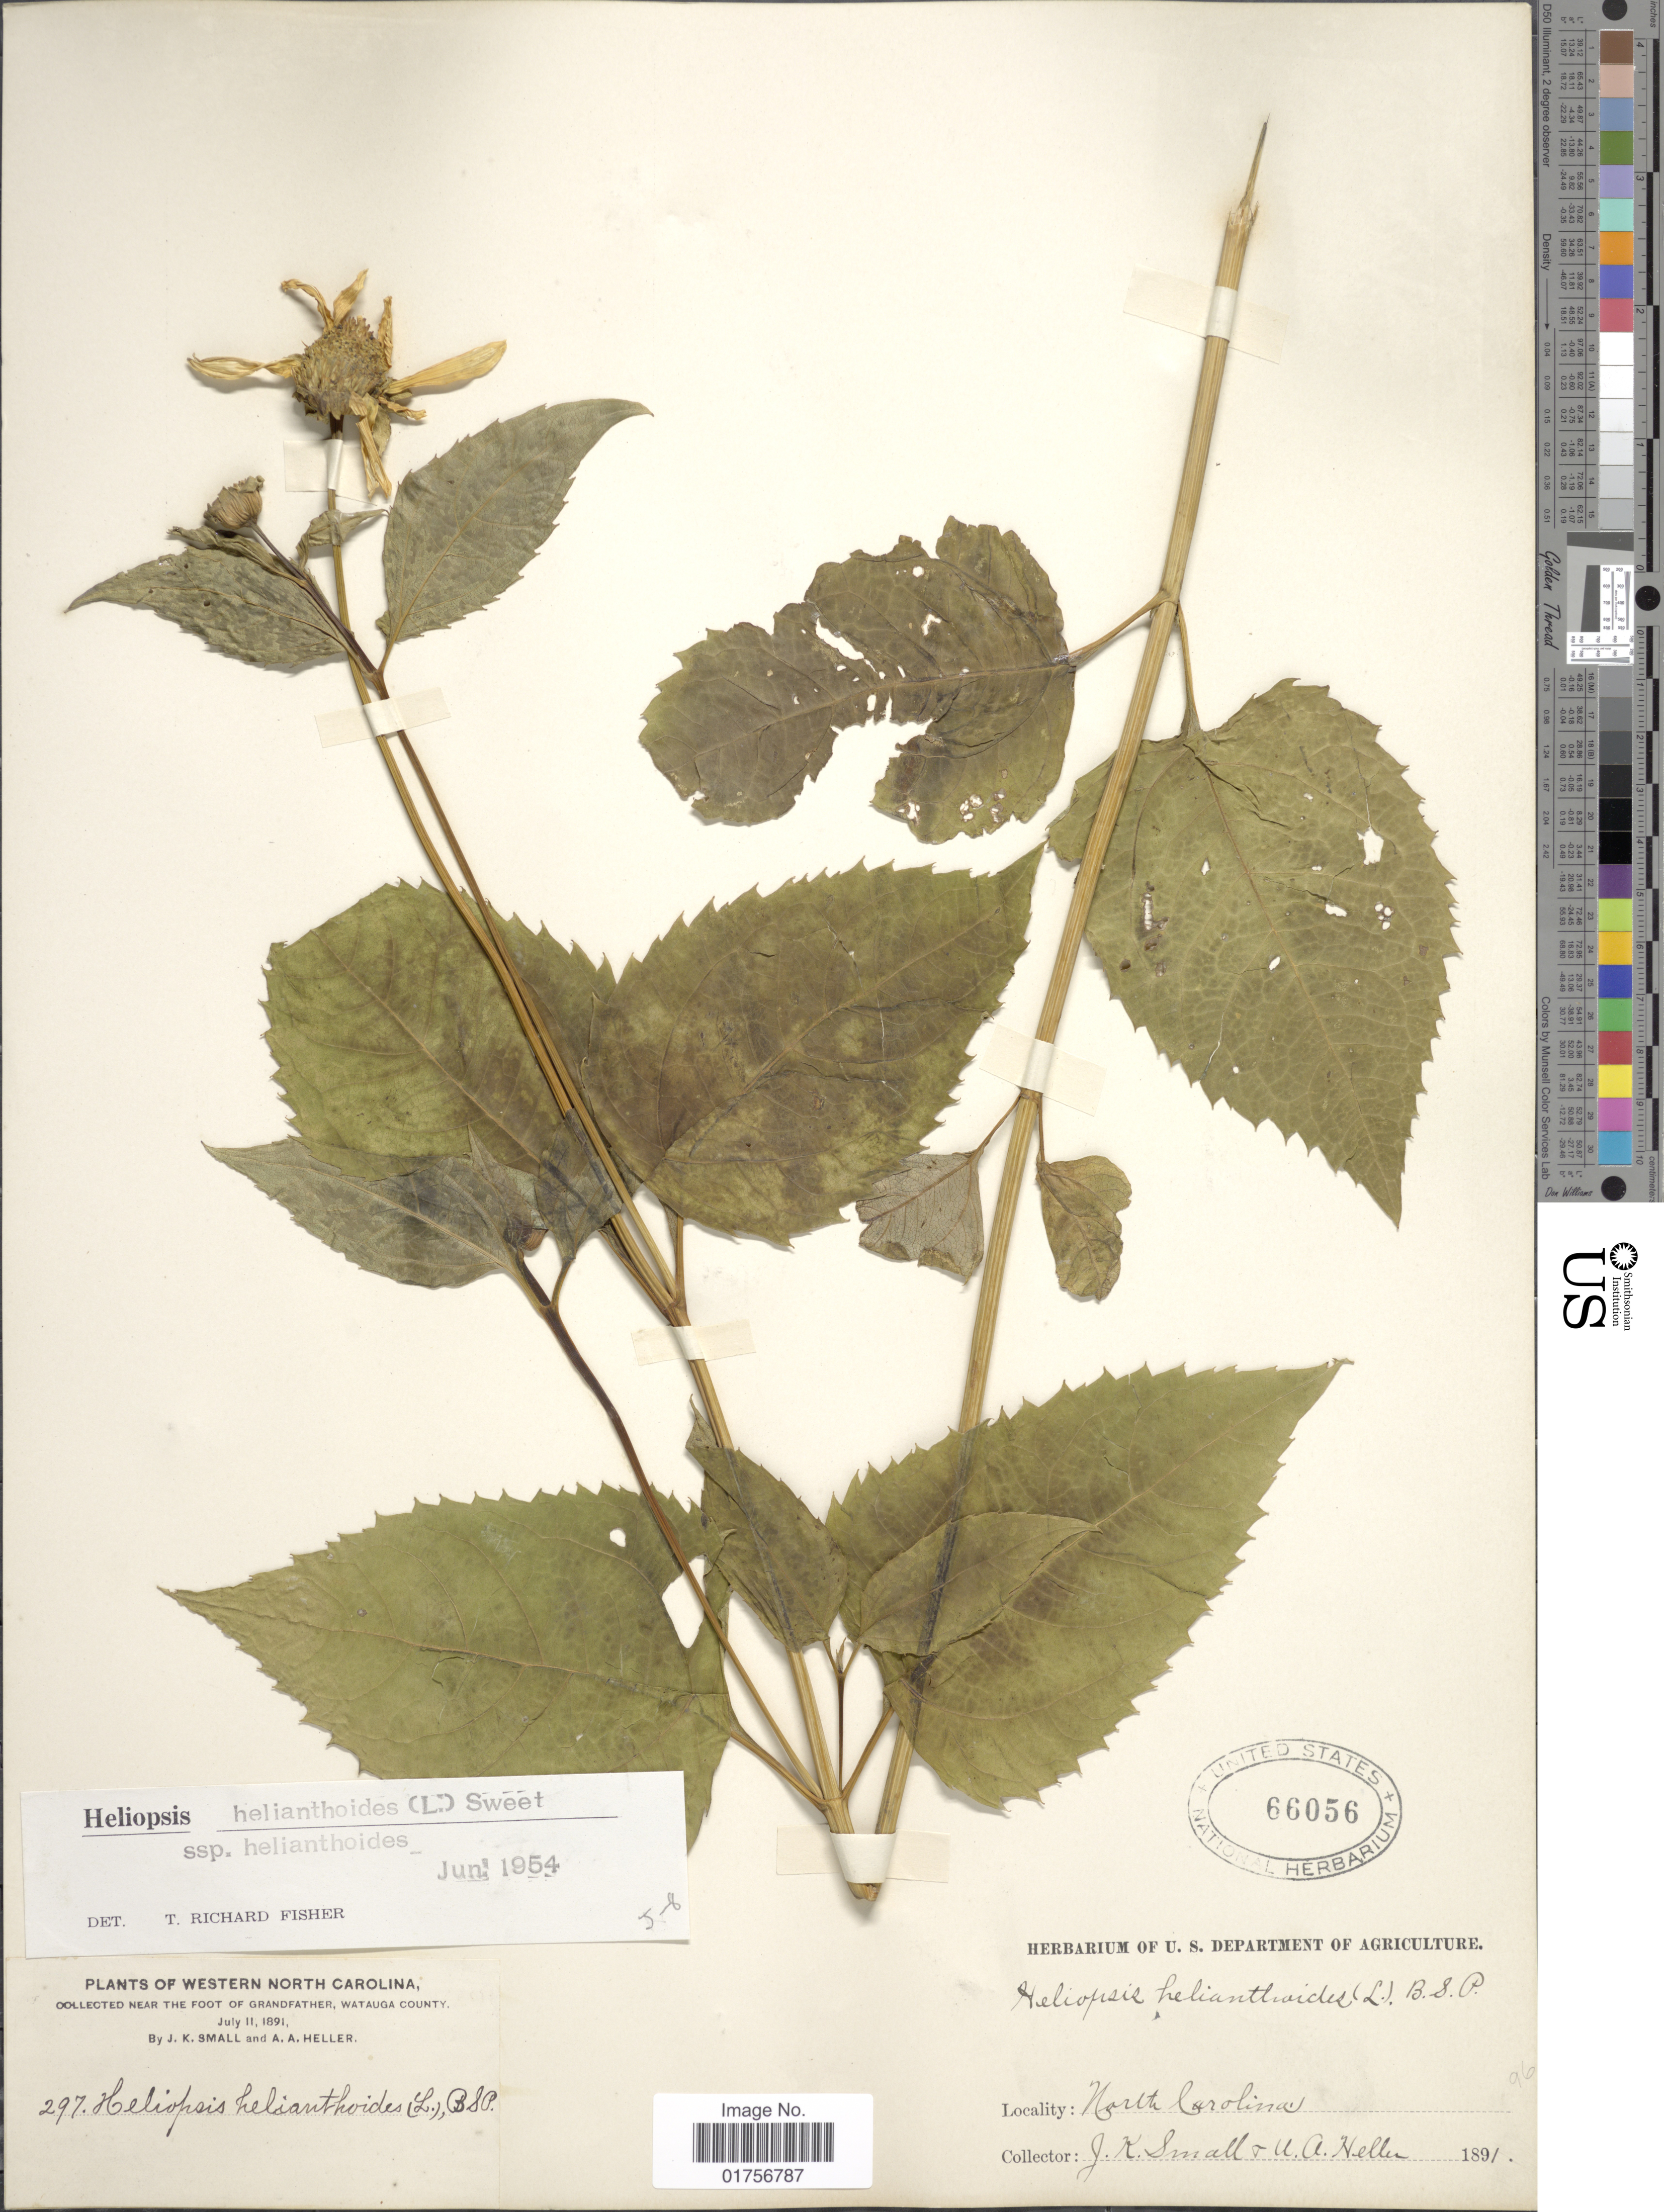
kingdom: Plantae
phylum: Tracheophyta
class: Magnoliopsida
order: Asterales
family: Asteraceae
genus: Heliopsis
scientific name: Heliopsis helianthoides subsp. helianthoides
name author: (L.) Sweet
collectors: J. K. Small & A. A. Heller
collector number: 297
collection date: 1891-07-11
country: United States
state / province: North Carolina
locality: Western North Carolina, Near the Foot of Grandfather, Warauga County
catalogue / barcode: US 66056